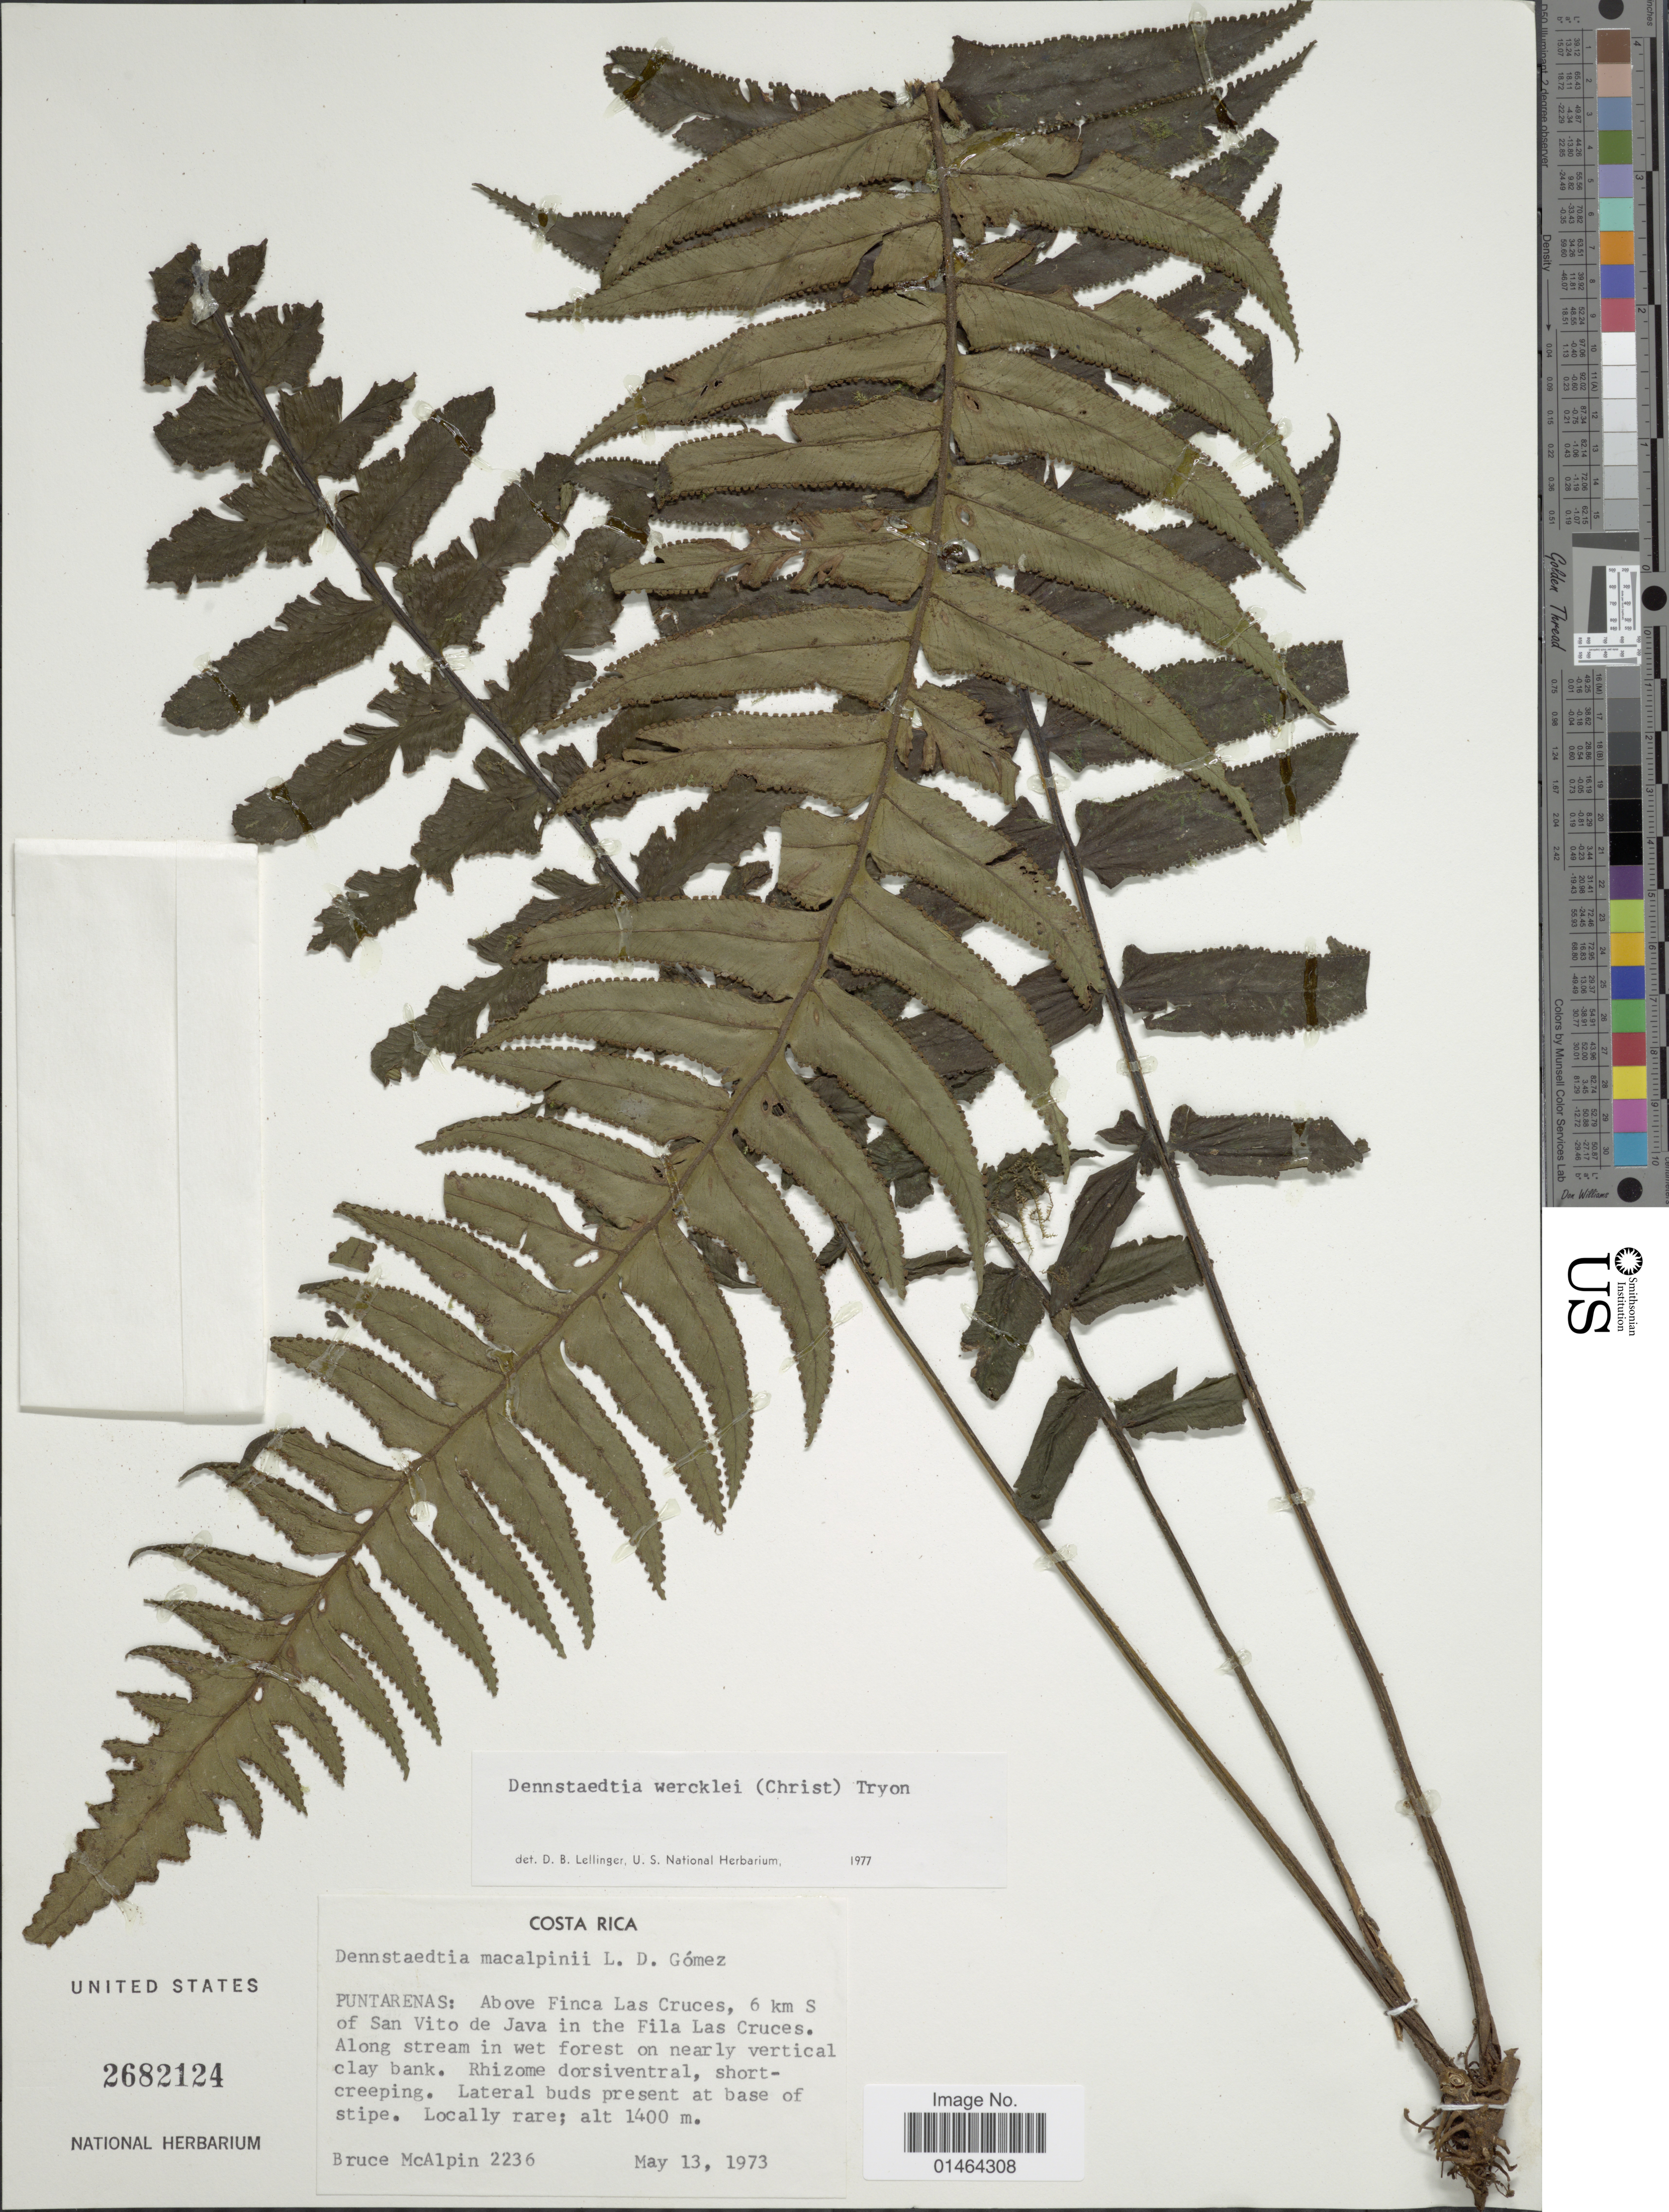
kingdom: Plantae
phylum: Tracheophyta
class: Polypodiopsida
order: Polypodiales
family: Dennstaedtiaceae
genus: Dennstaedtia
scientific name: Dennstaedtia wercklei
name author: (Christ) R.M. Tryon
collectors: B. McAlpin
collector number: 2236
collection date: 1973-05-13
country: Costa Rica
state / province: Puntarenas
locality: Above Finca Las Cruces, 6 km S of San Vito de Java in the Fila Las Cruces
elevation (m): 1400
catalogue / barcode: US 2682124